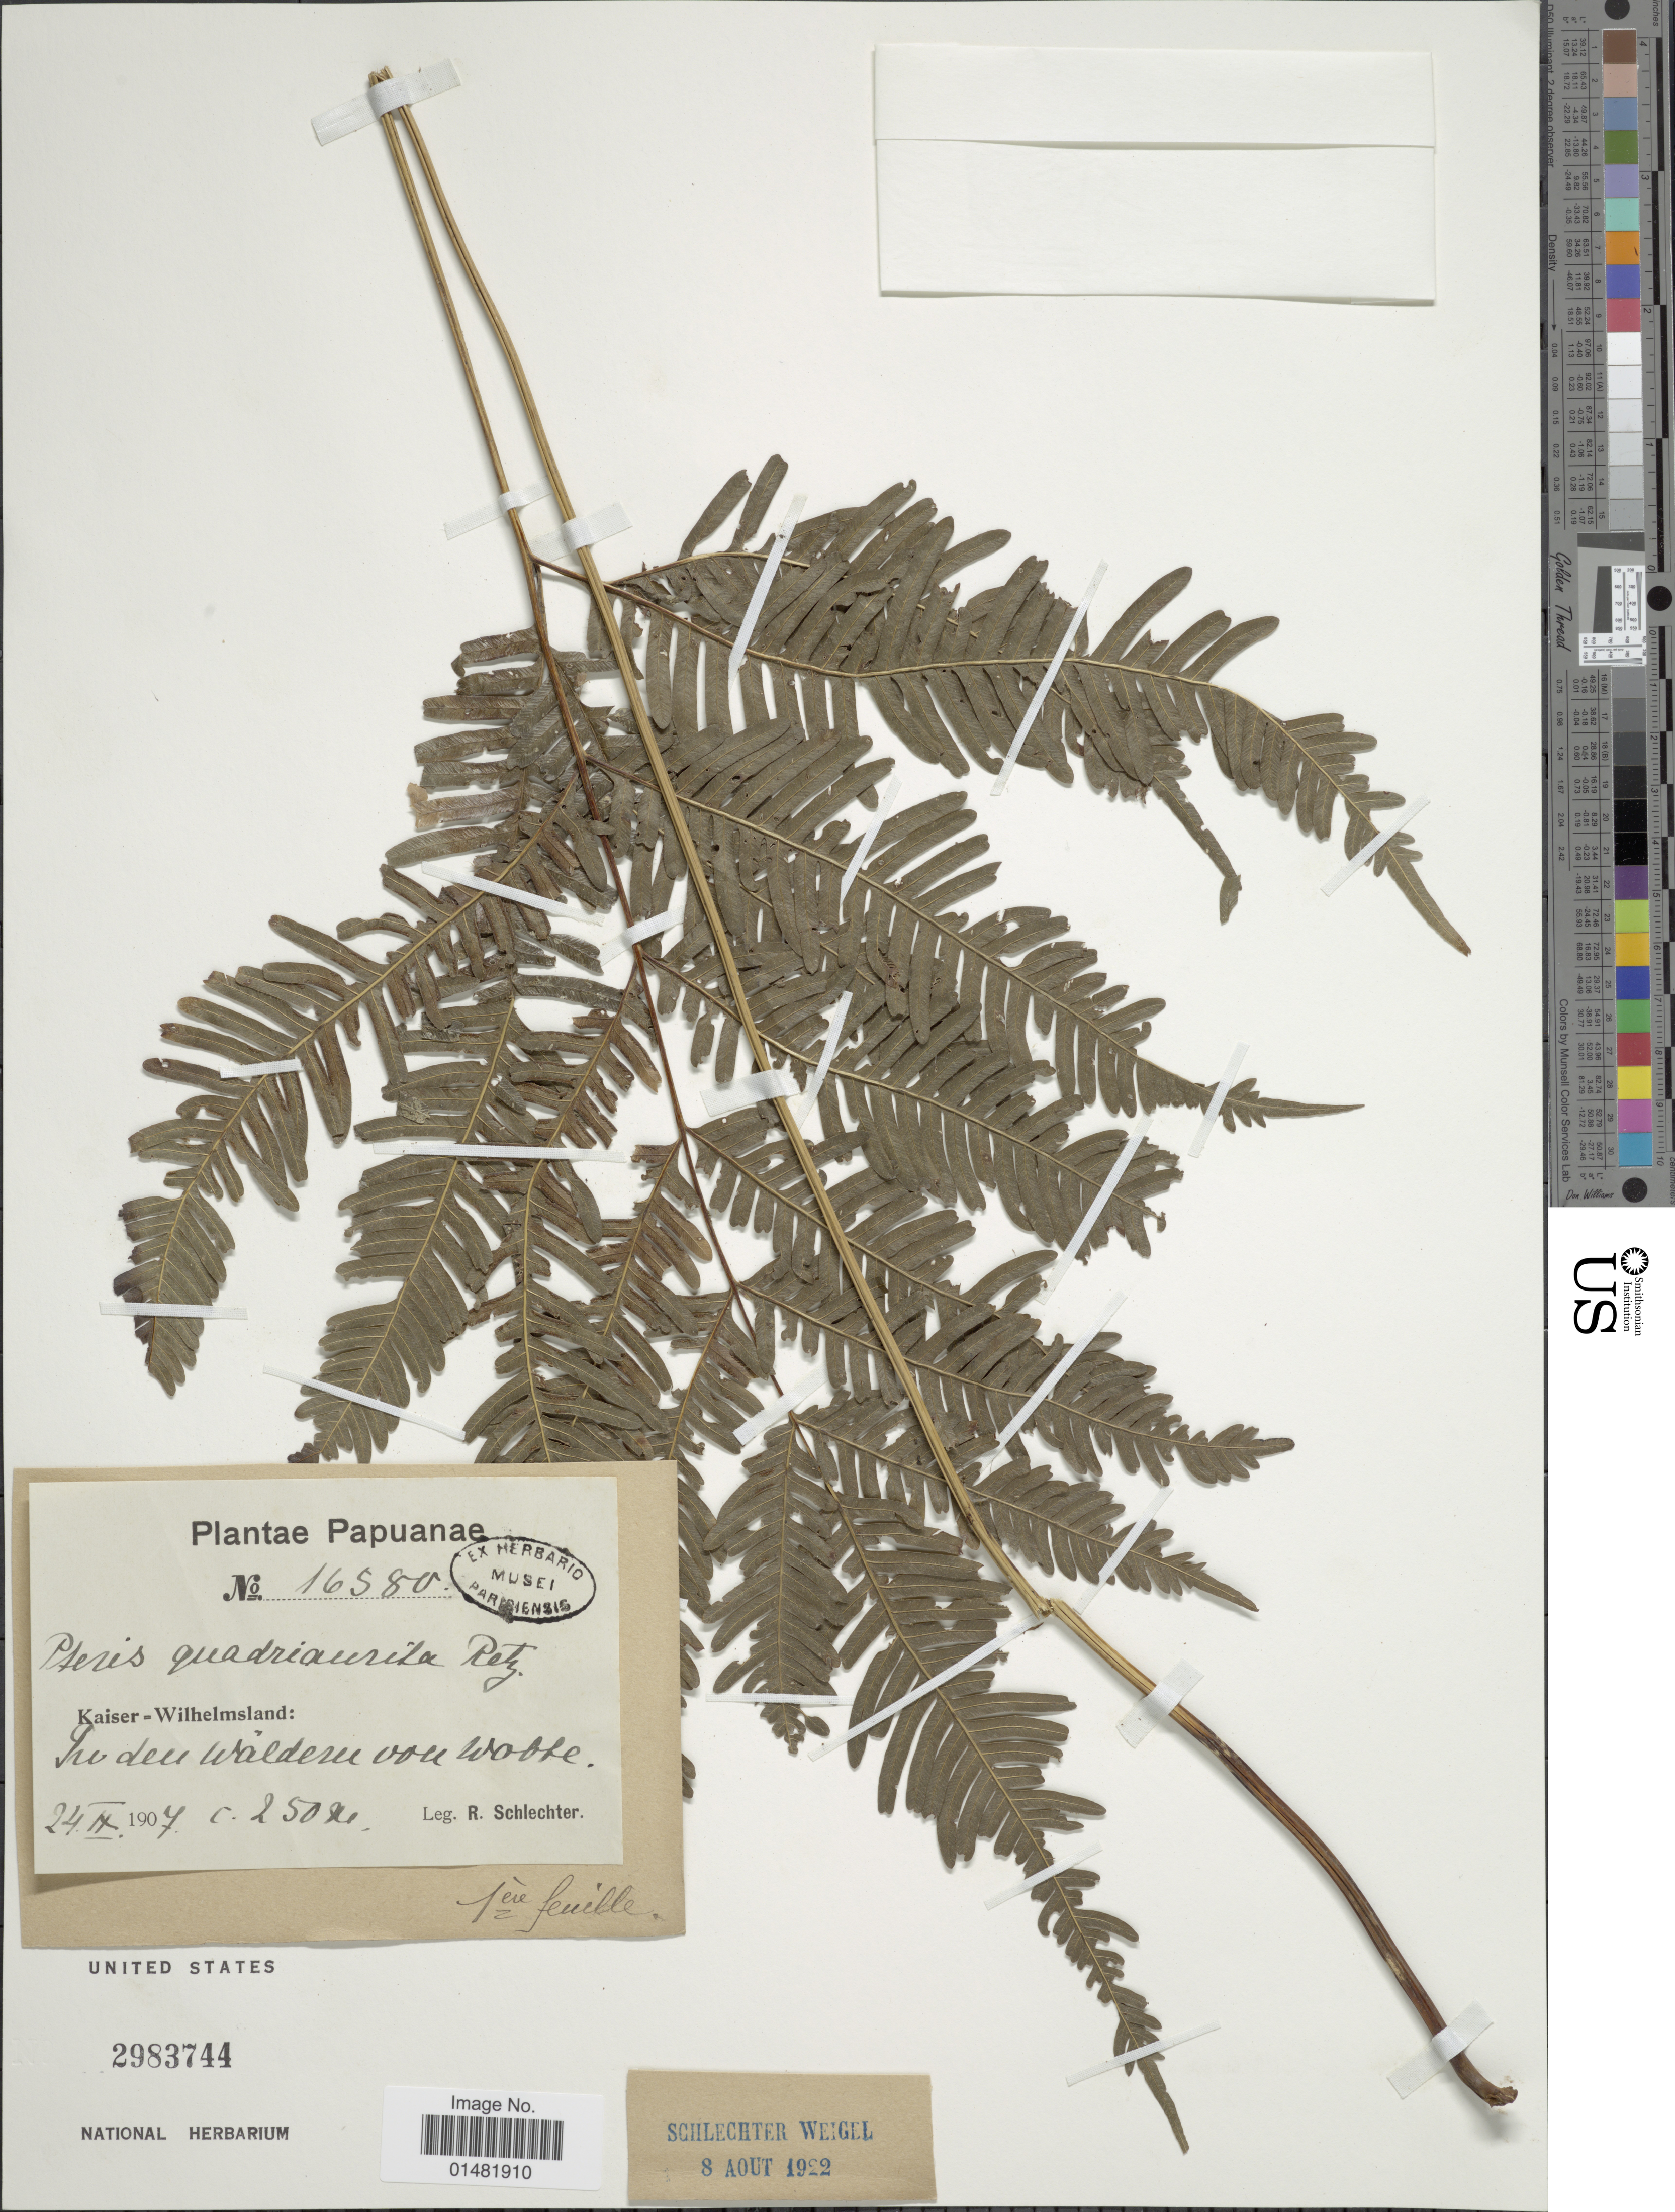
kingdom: Plantae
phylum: Tracheophyta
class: Polypodiopsida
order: Polypodiales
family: Pteridaceae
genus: Pteris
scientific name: Pteris quadriaurita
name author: Retz.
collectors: F. R. R. Schlechter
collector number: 16580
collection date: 1907-09-24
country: Papua New Guinea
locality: Papuanae, Kaiser-Wilhelmsland: In den Waldern von Wobbe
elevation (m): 250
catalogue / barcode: US 2983744